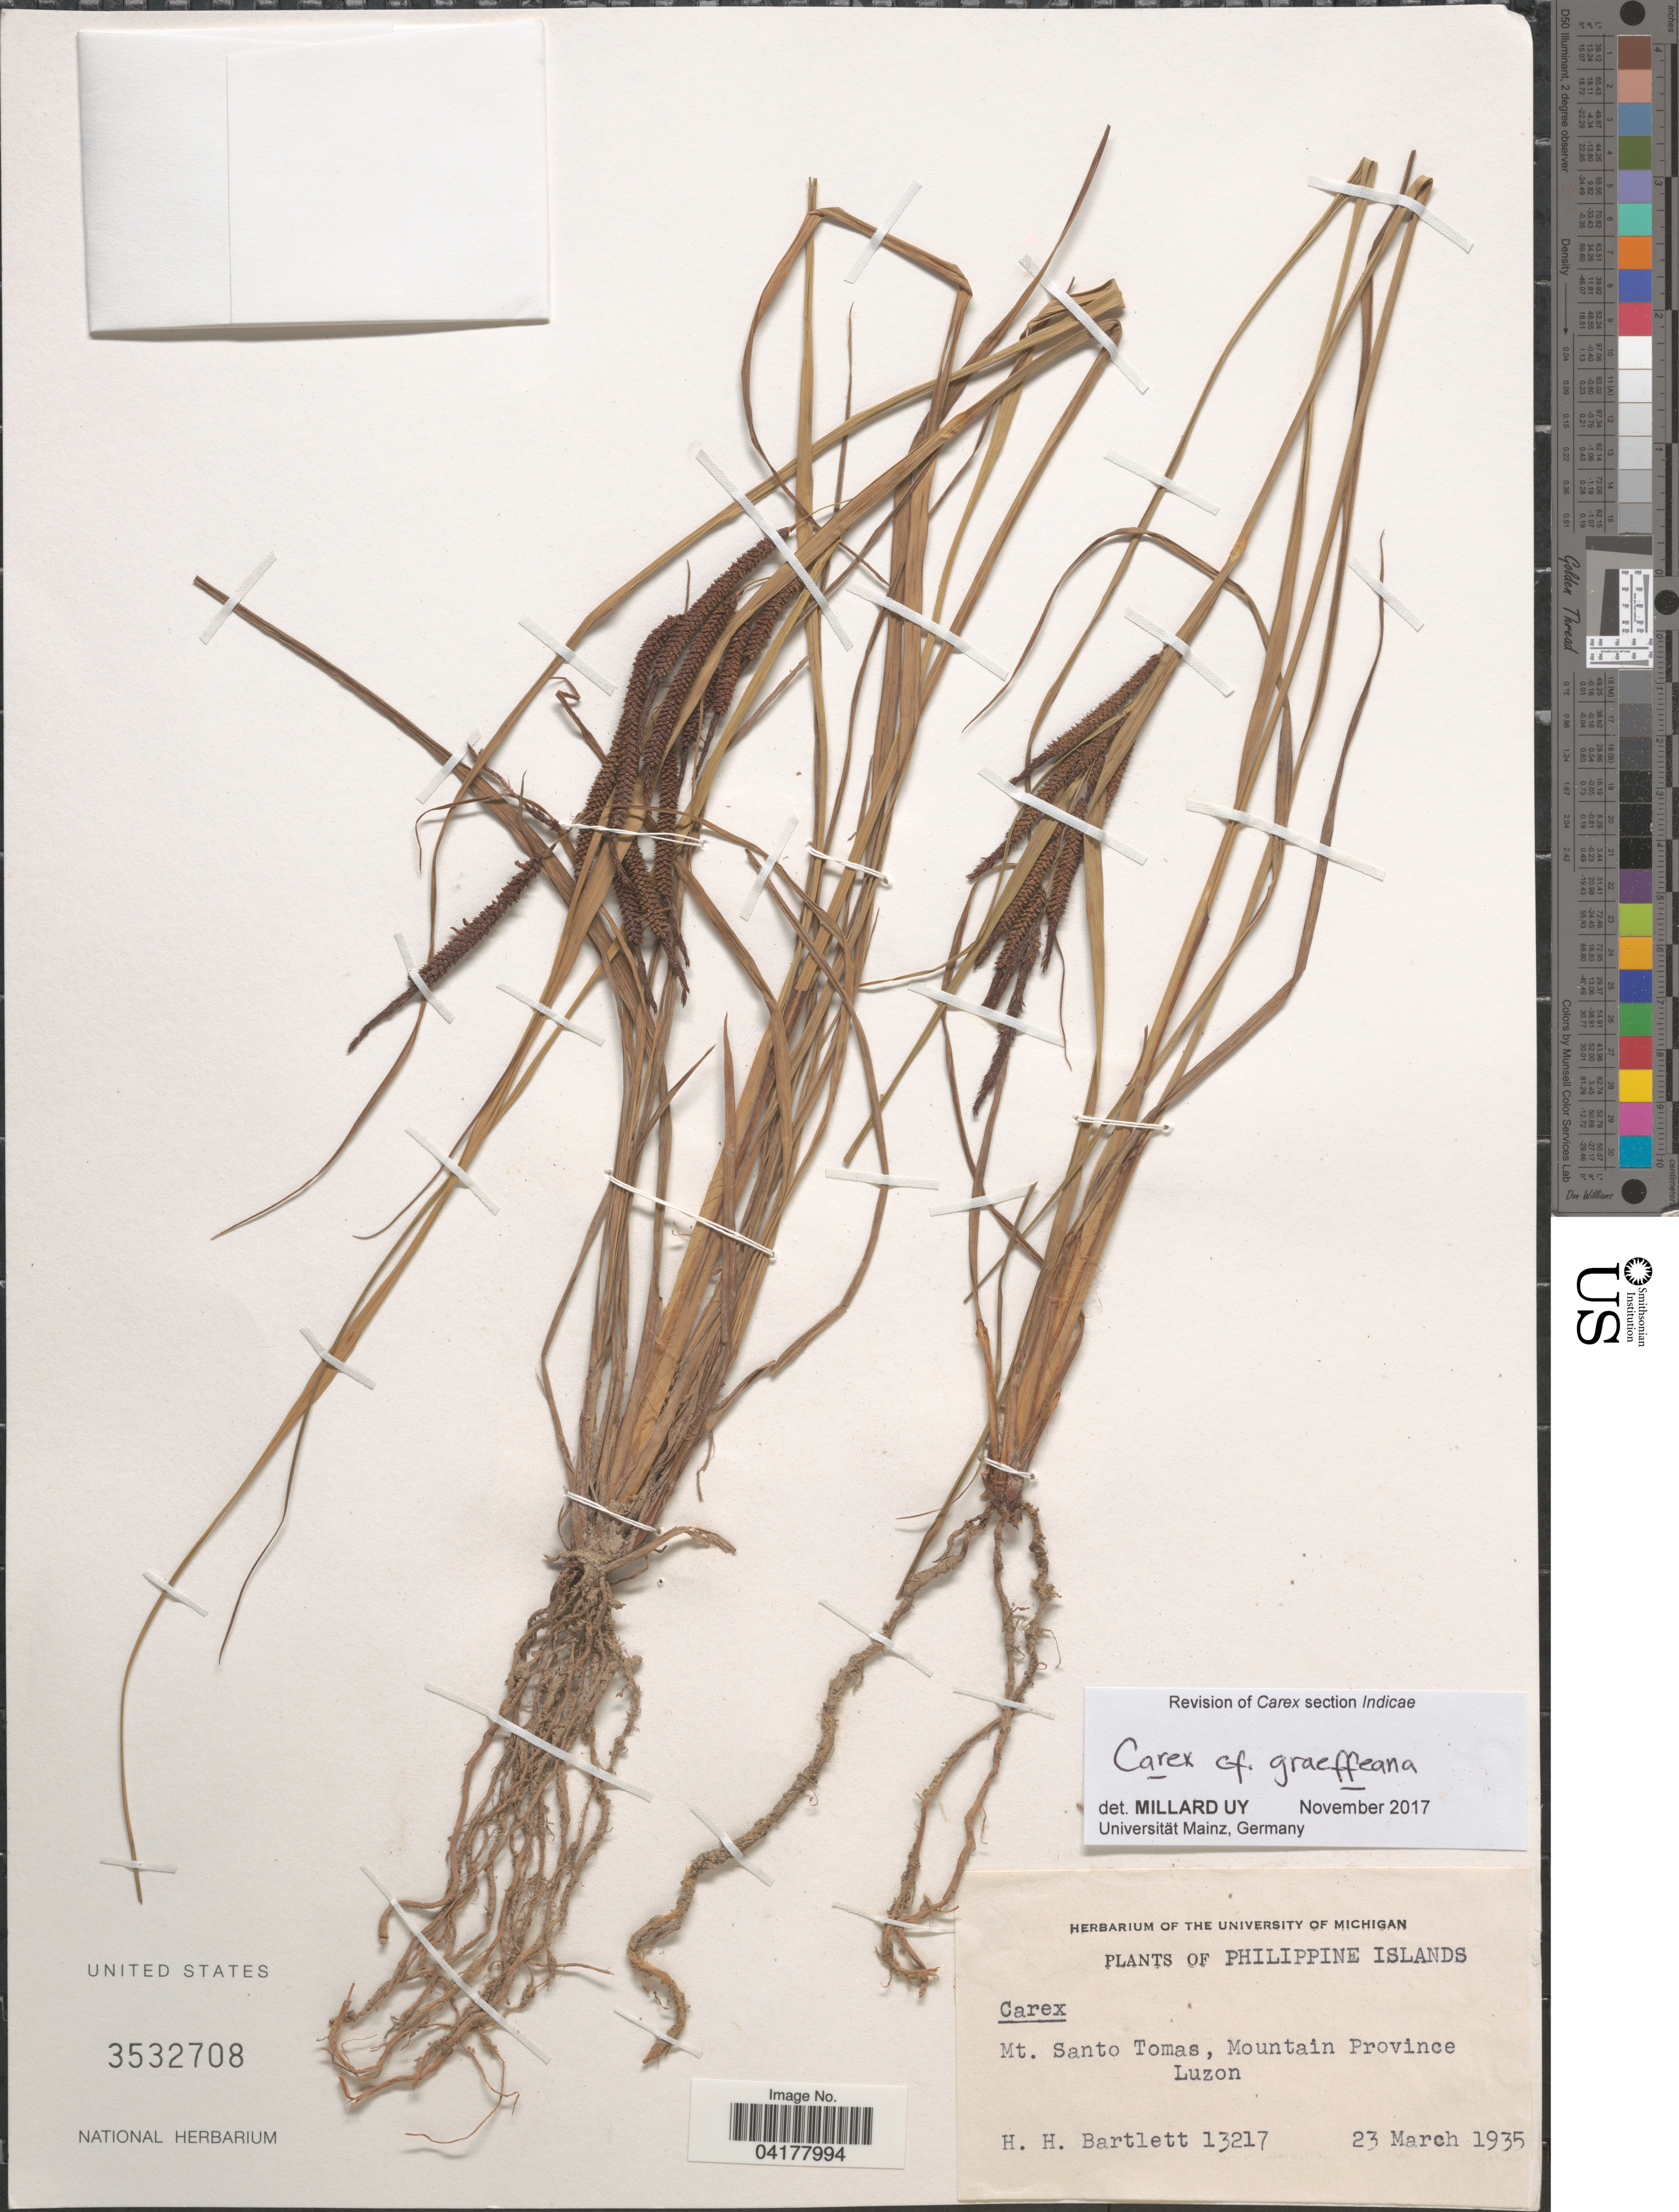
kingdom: Plantae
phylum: Tracheophyta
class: Liliopsida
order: Poales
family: Cyperaceae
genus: Carex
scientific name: Carex graeffeana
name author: Boeckeler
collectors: H. H. Bartlett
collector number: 13217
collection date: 1935-03-23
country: Philippines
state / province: Cordillera (Administrative Region)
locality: Philippine Islands. Mt. Santo Tomas, Mountain Province. Luzon.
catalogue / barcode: US 3532708